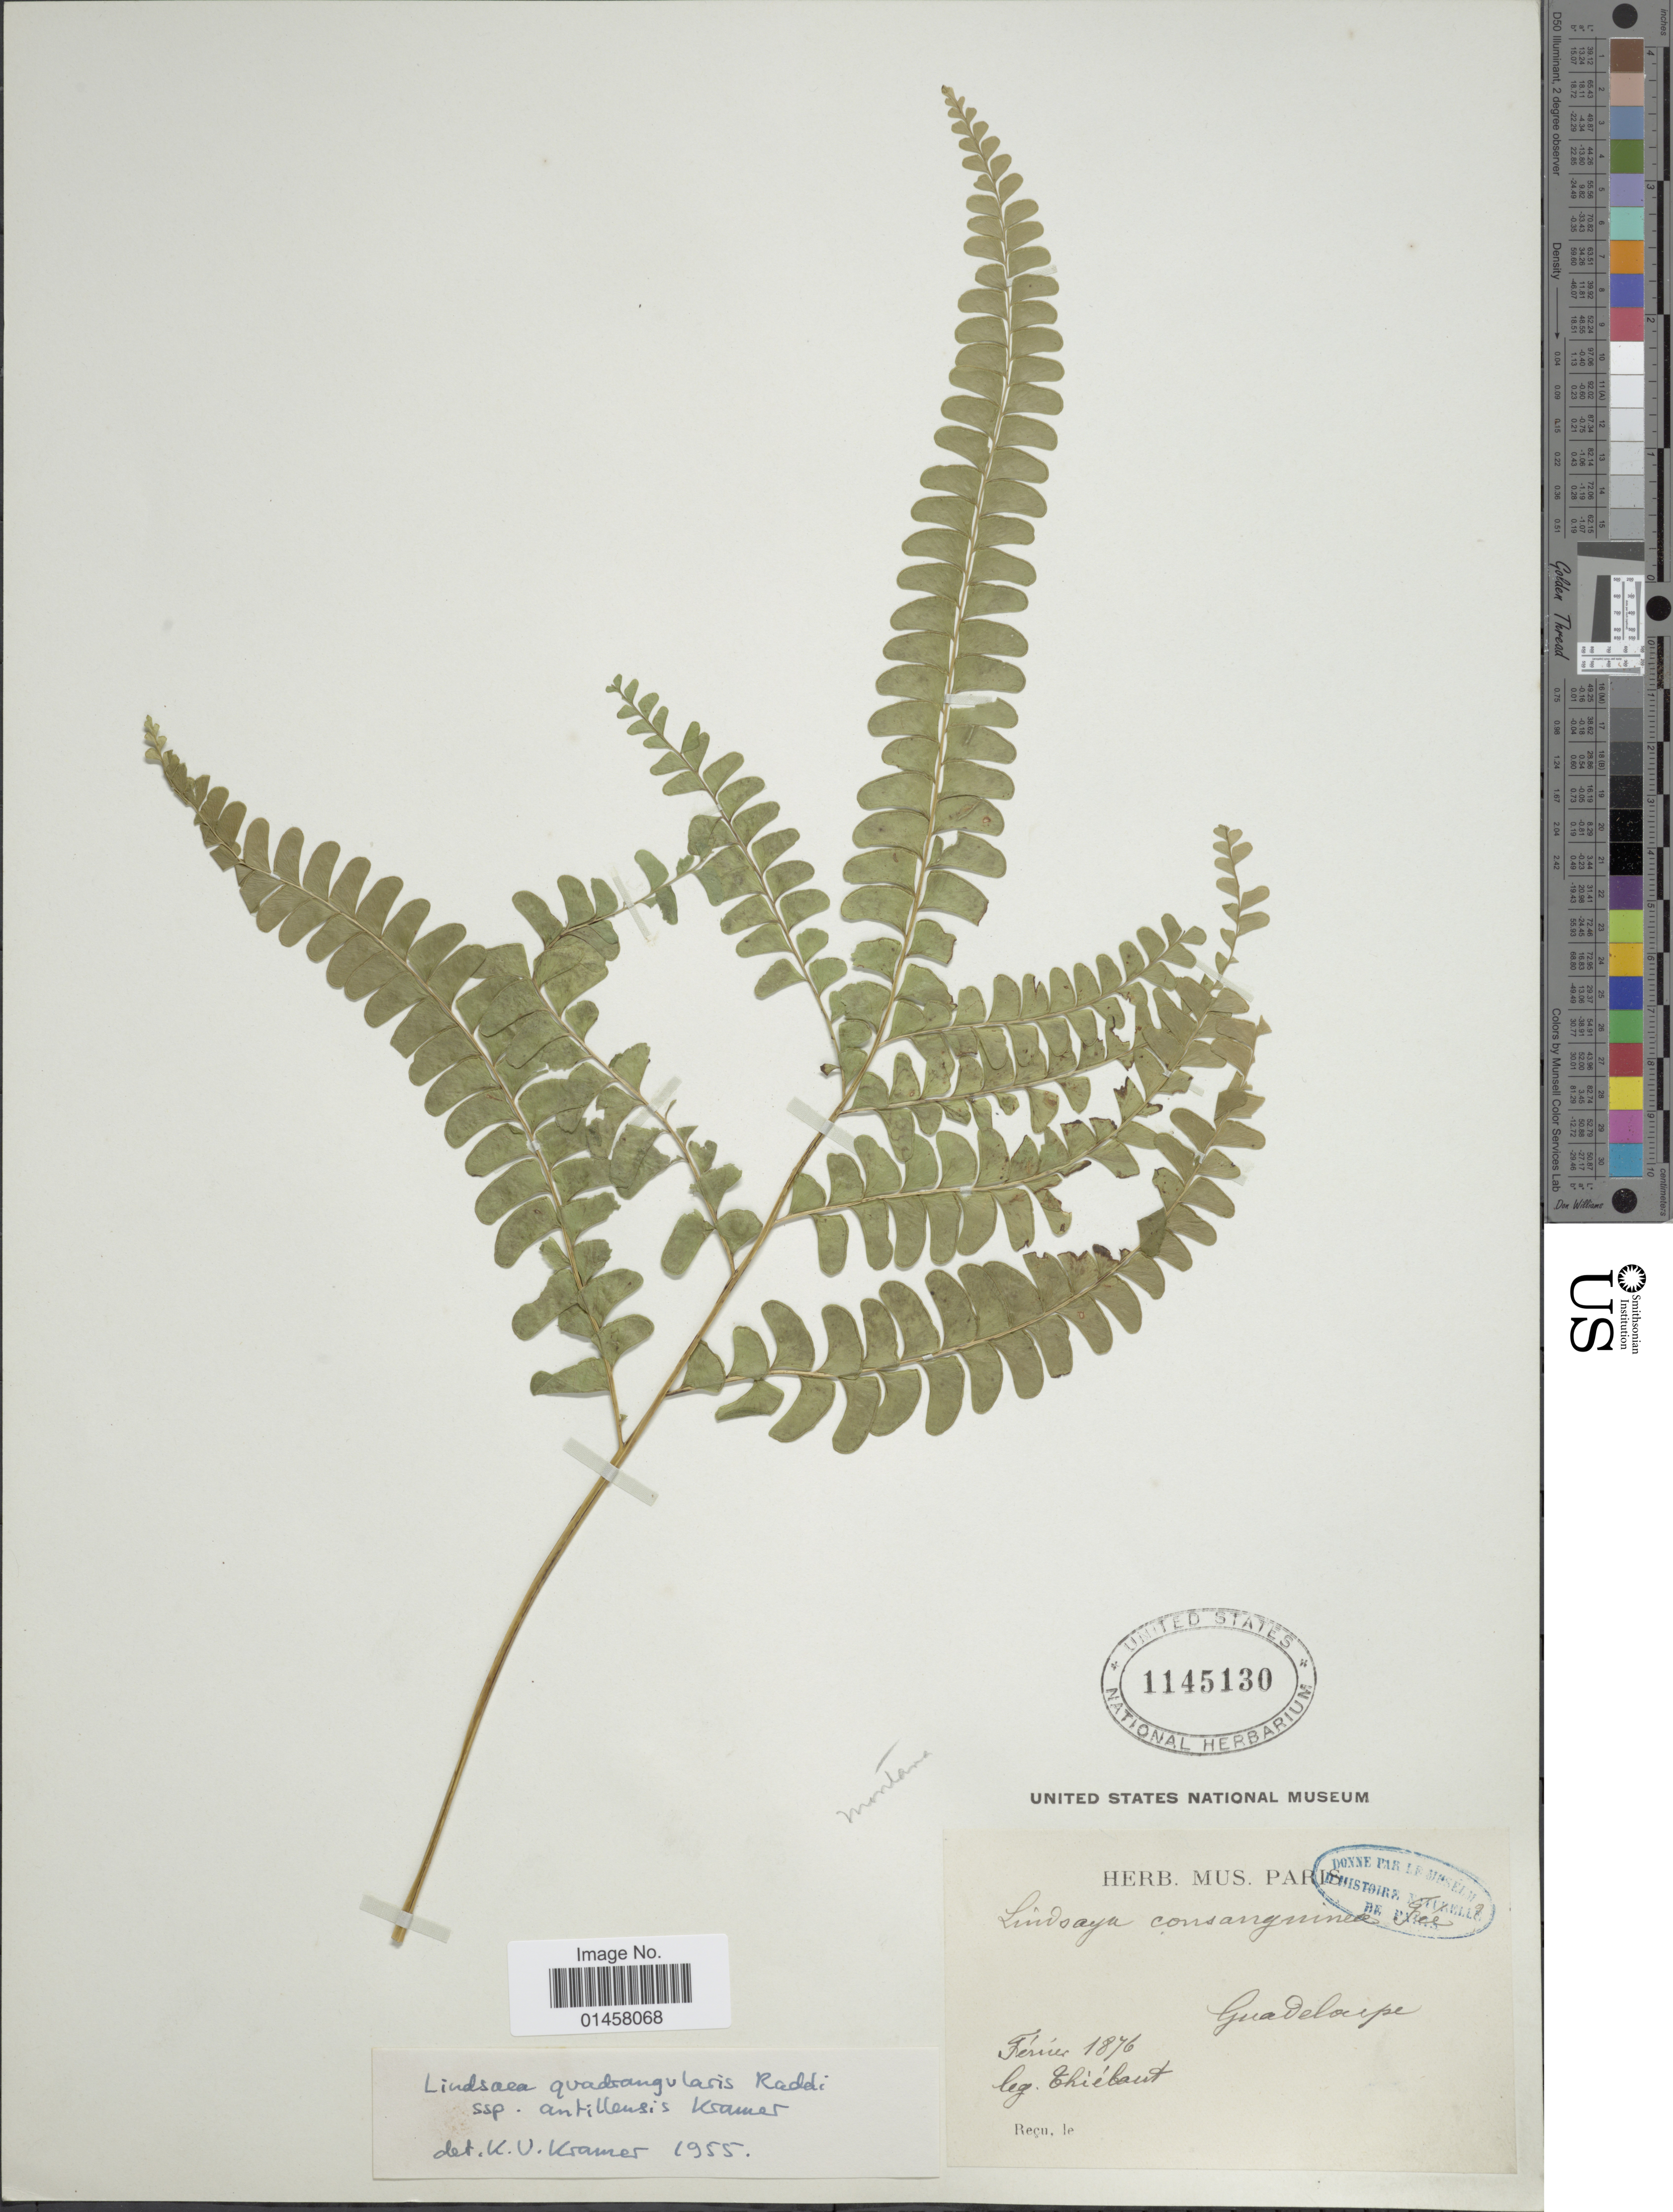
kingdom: Plantae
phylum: Tracheophyta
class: Polypodiopsida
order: Polypodiales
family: Lindsaeaceae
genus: Lindsaea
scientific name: Lindsaea quadrangularis subsp. antillensis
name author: K.U. Kramer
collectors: -. Thiebaut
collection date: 1876-02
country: Guadeloupe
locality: Guadeloupe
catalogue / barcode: US 1145130